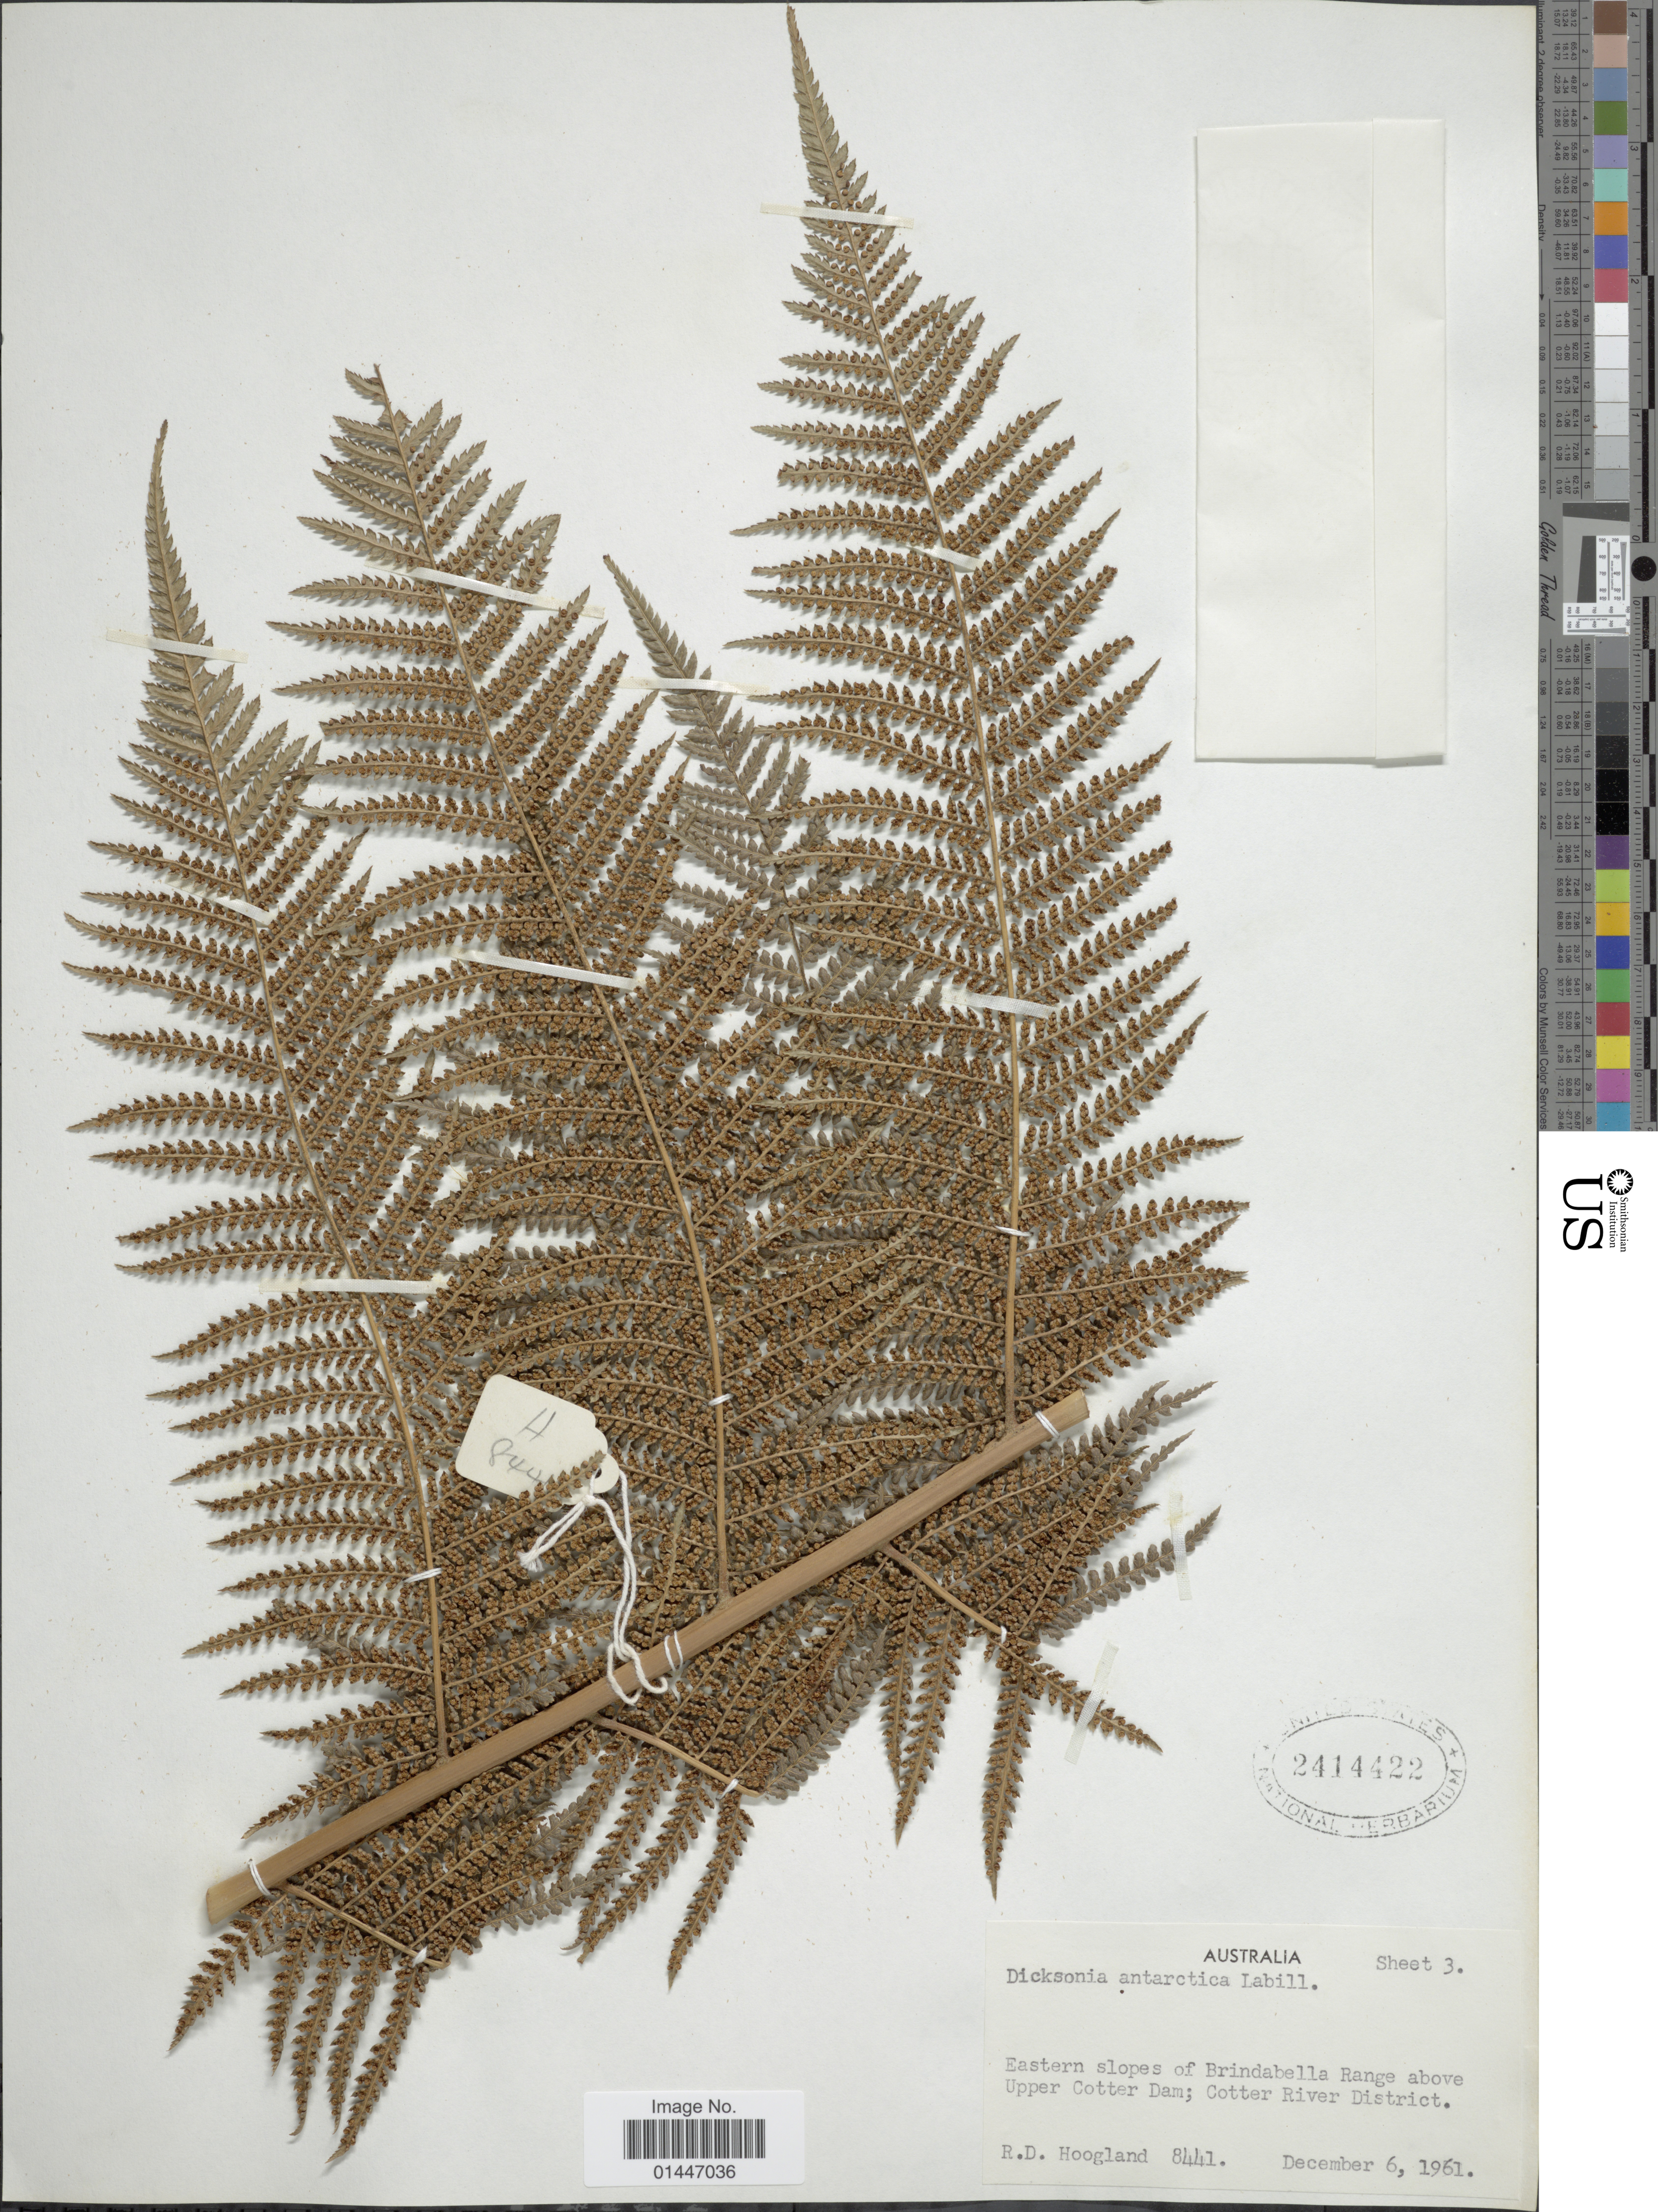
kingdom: Plantae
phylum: Tracheophyta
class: Polypodiopsida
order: Cyatheales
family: Dicksoniaceae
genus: Dicksonia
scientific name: Dicksonia antarctica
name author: Labill.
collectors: R. D. Hoogland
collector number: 8441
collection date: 1961-12-06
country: Australia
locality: Eastern slopes of Brindabella Range above Upper Cotter Dam; Cotter River District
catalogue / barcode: US 2414422